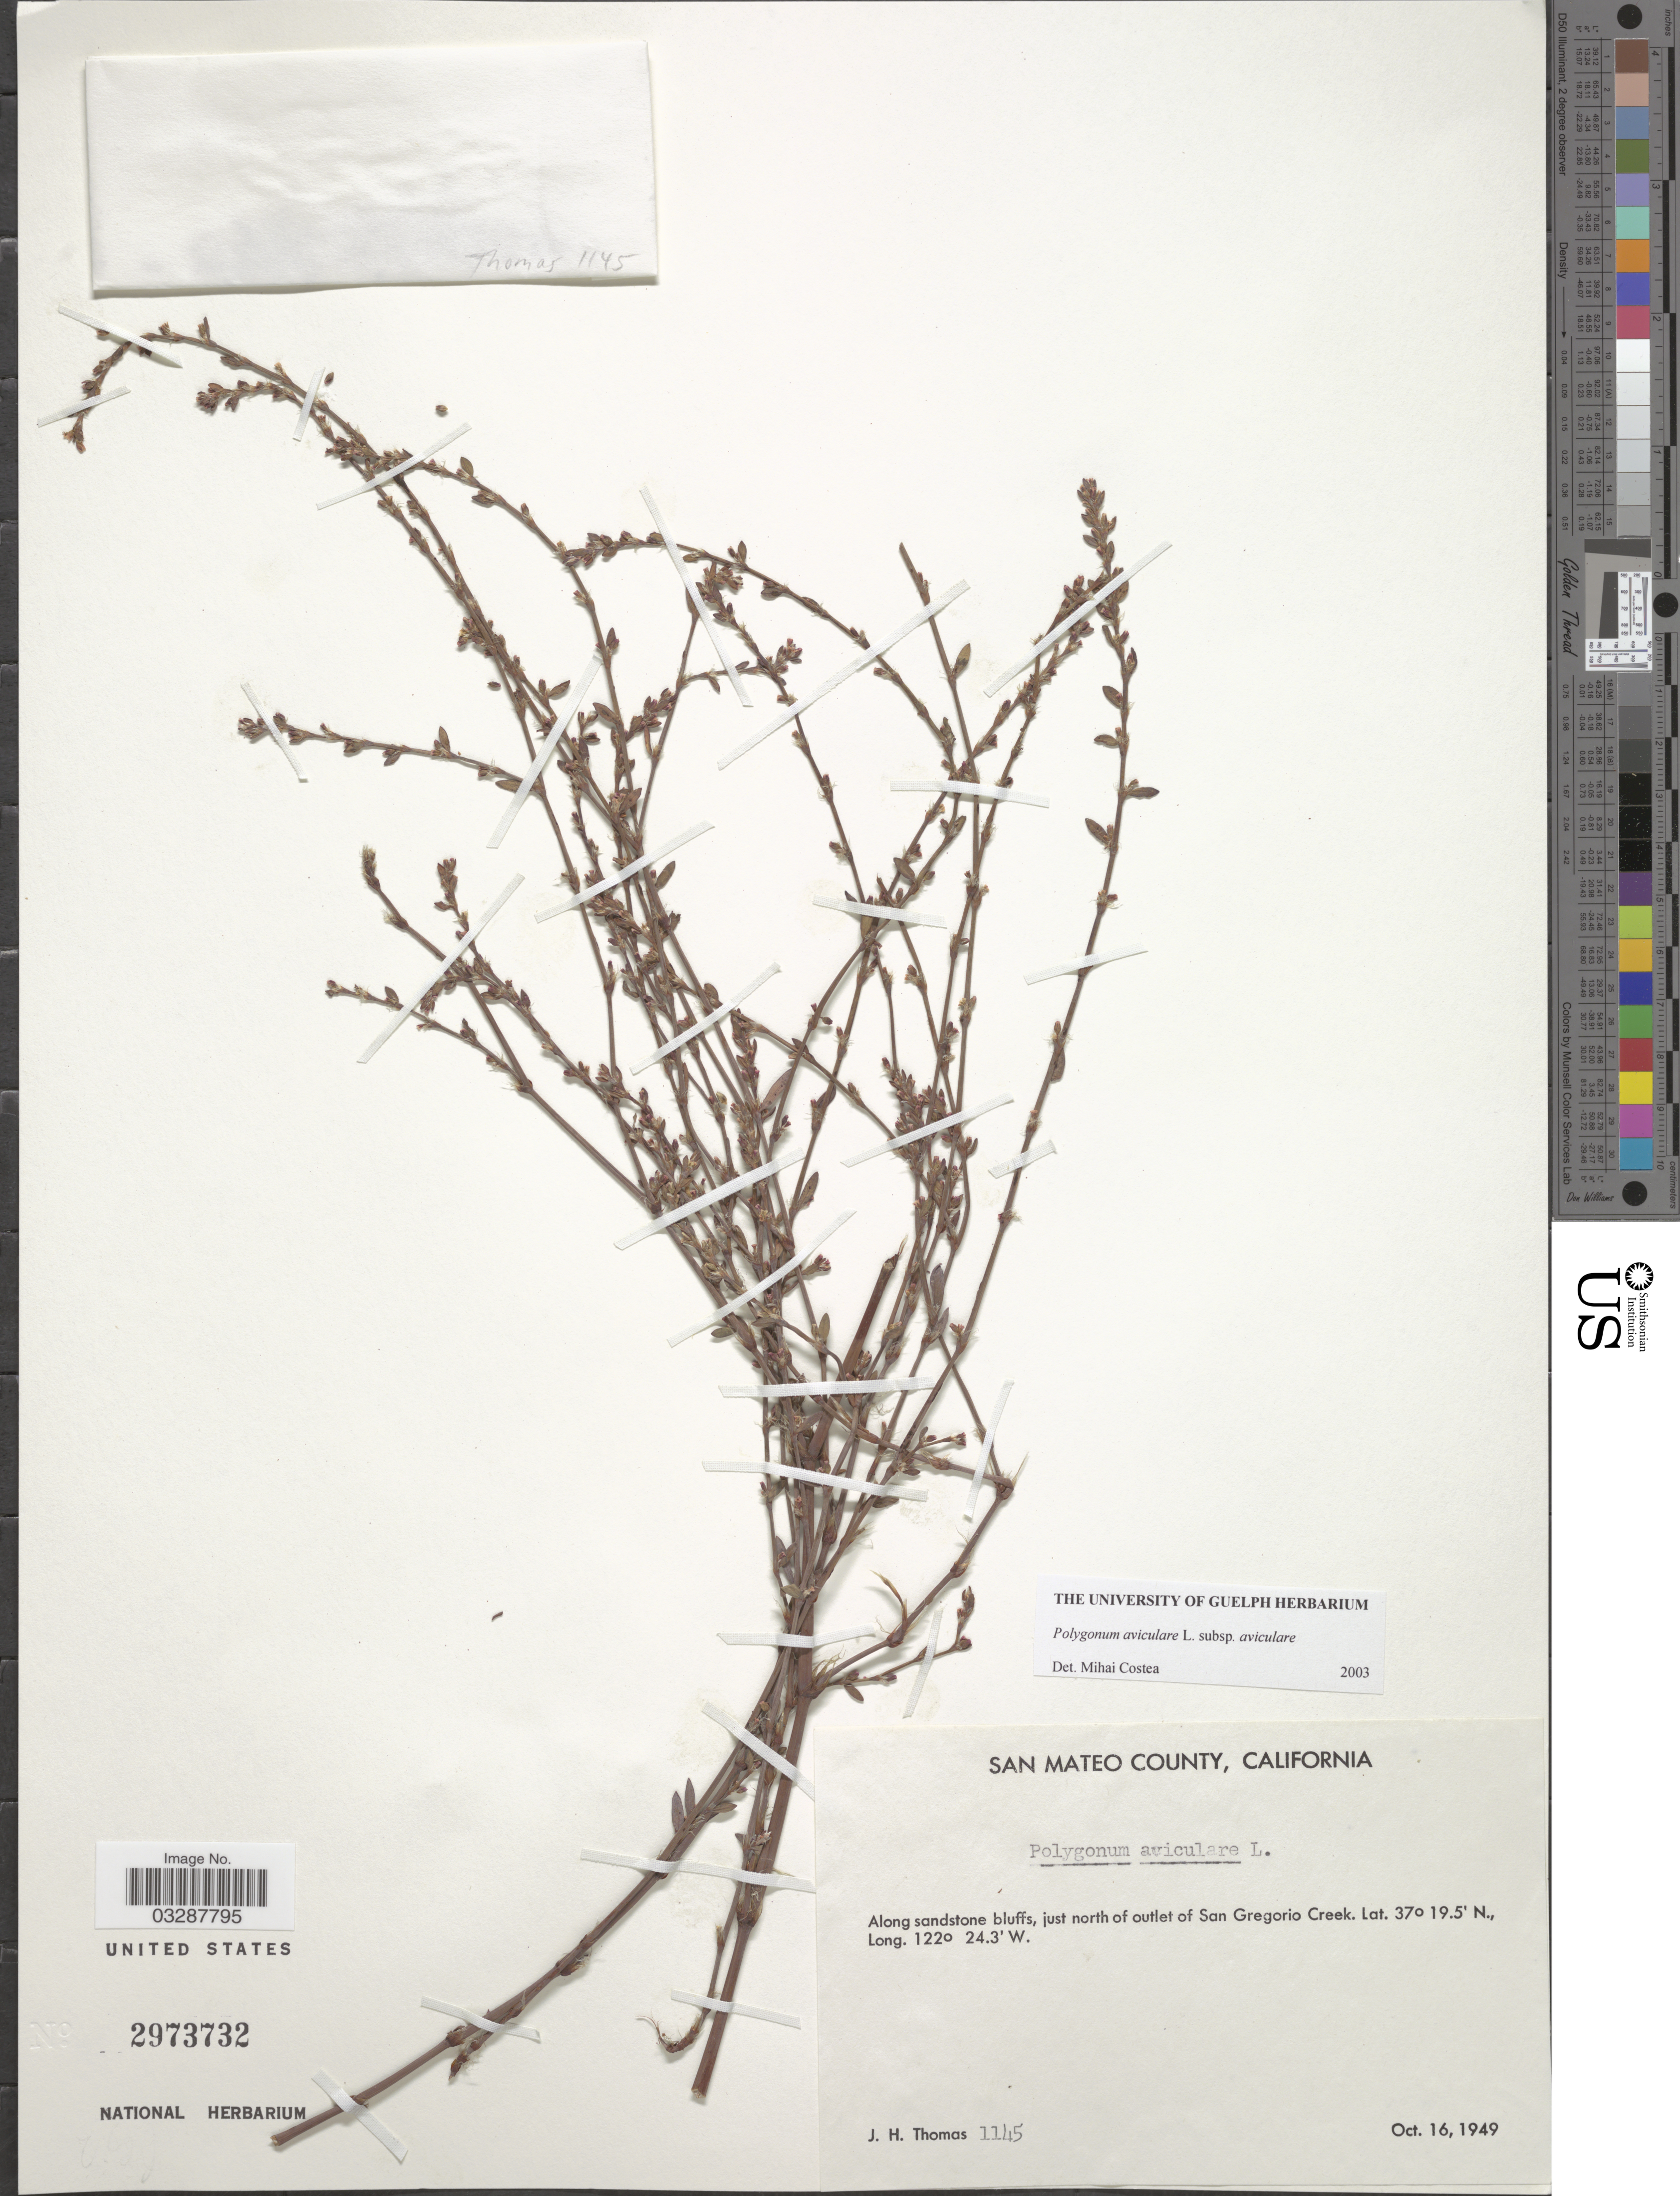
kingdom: Plantae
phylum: Tracheophyta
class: Magnoliopsida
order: Caryophyllales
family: Polygonaceae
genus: Polygonum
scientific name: Polygonum aviculare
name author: L.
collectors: J. H. Thomas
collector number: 1145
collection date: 1949-10-16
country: United States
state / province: California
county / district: San Mateo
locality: San Mateo County. Along sandstone bluffs, just north of outlet of San Gregorio Creek.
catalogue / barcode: US 2973732